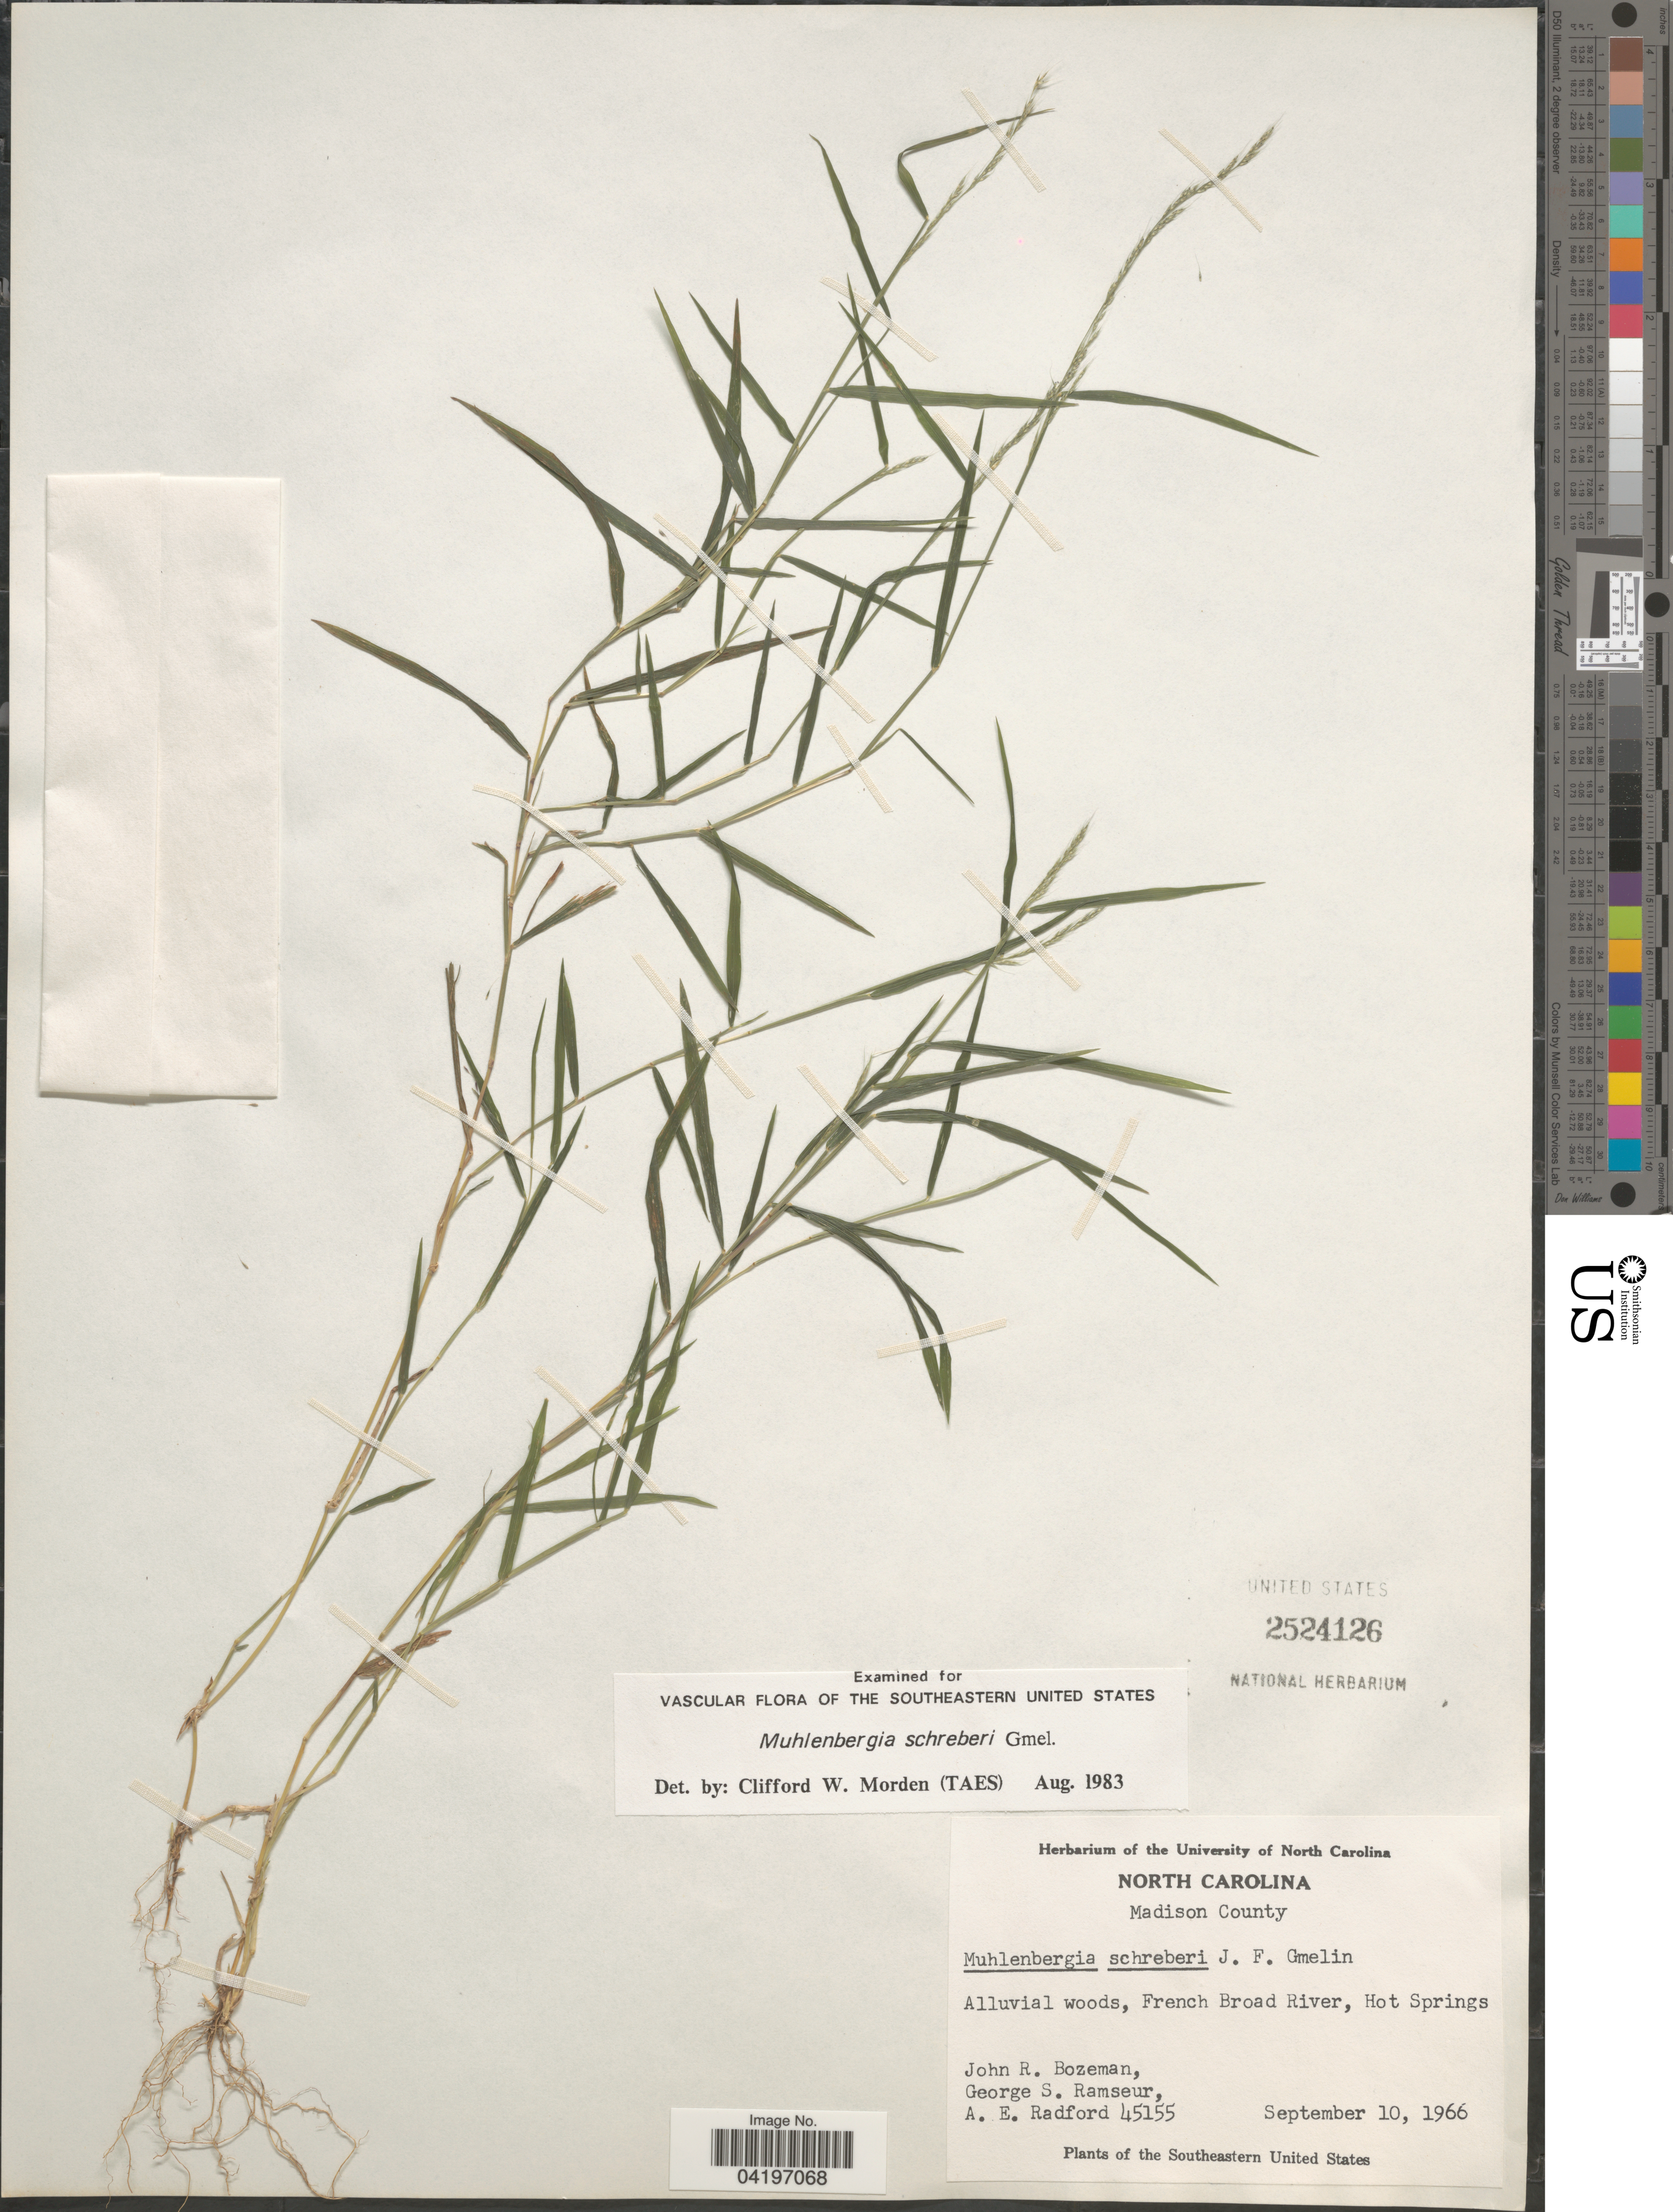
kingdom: Plantae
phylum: Tracheophyta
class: Liliopsida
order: Poales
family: Poaceae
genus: Muhlenbergia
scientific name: Muhlenbergia schreberi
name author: J.F. Gmel.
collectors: J. R. Bozeman, G. S. Ramseur & A. E. Radford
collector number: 45155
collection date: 1966-09-10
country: United States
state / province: North Carolina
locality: Madison County. Alluvial woods, French Broad River, Hot Springs.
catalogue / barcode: US 2524126